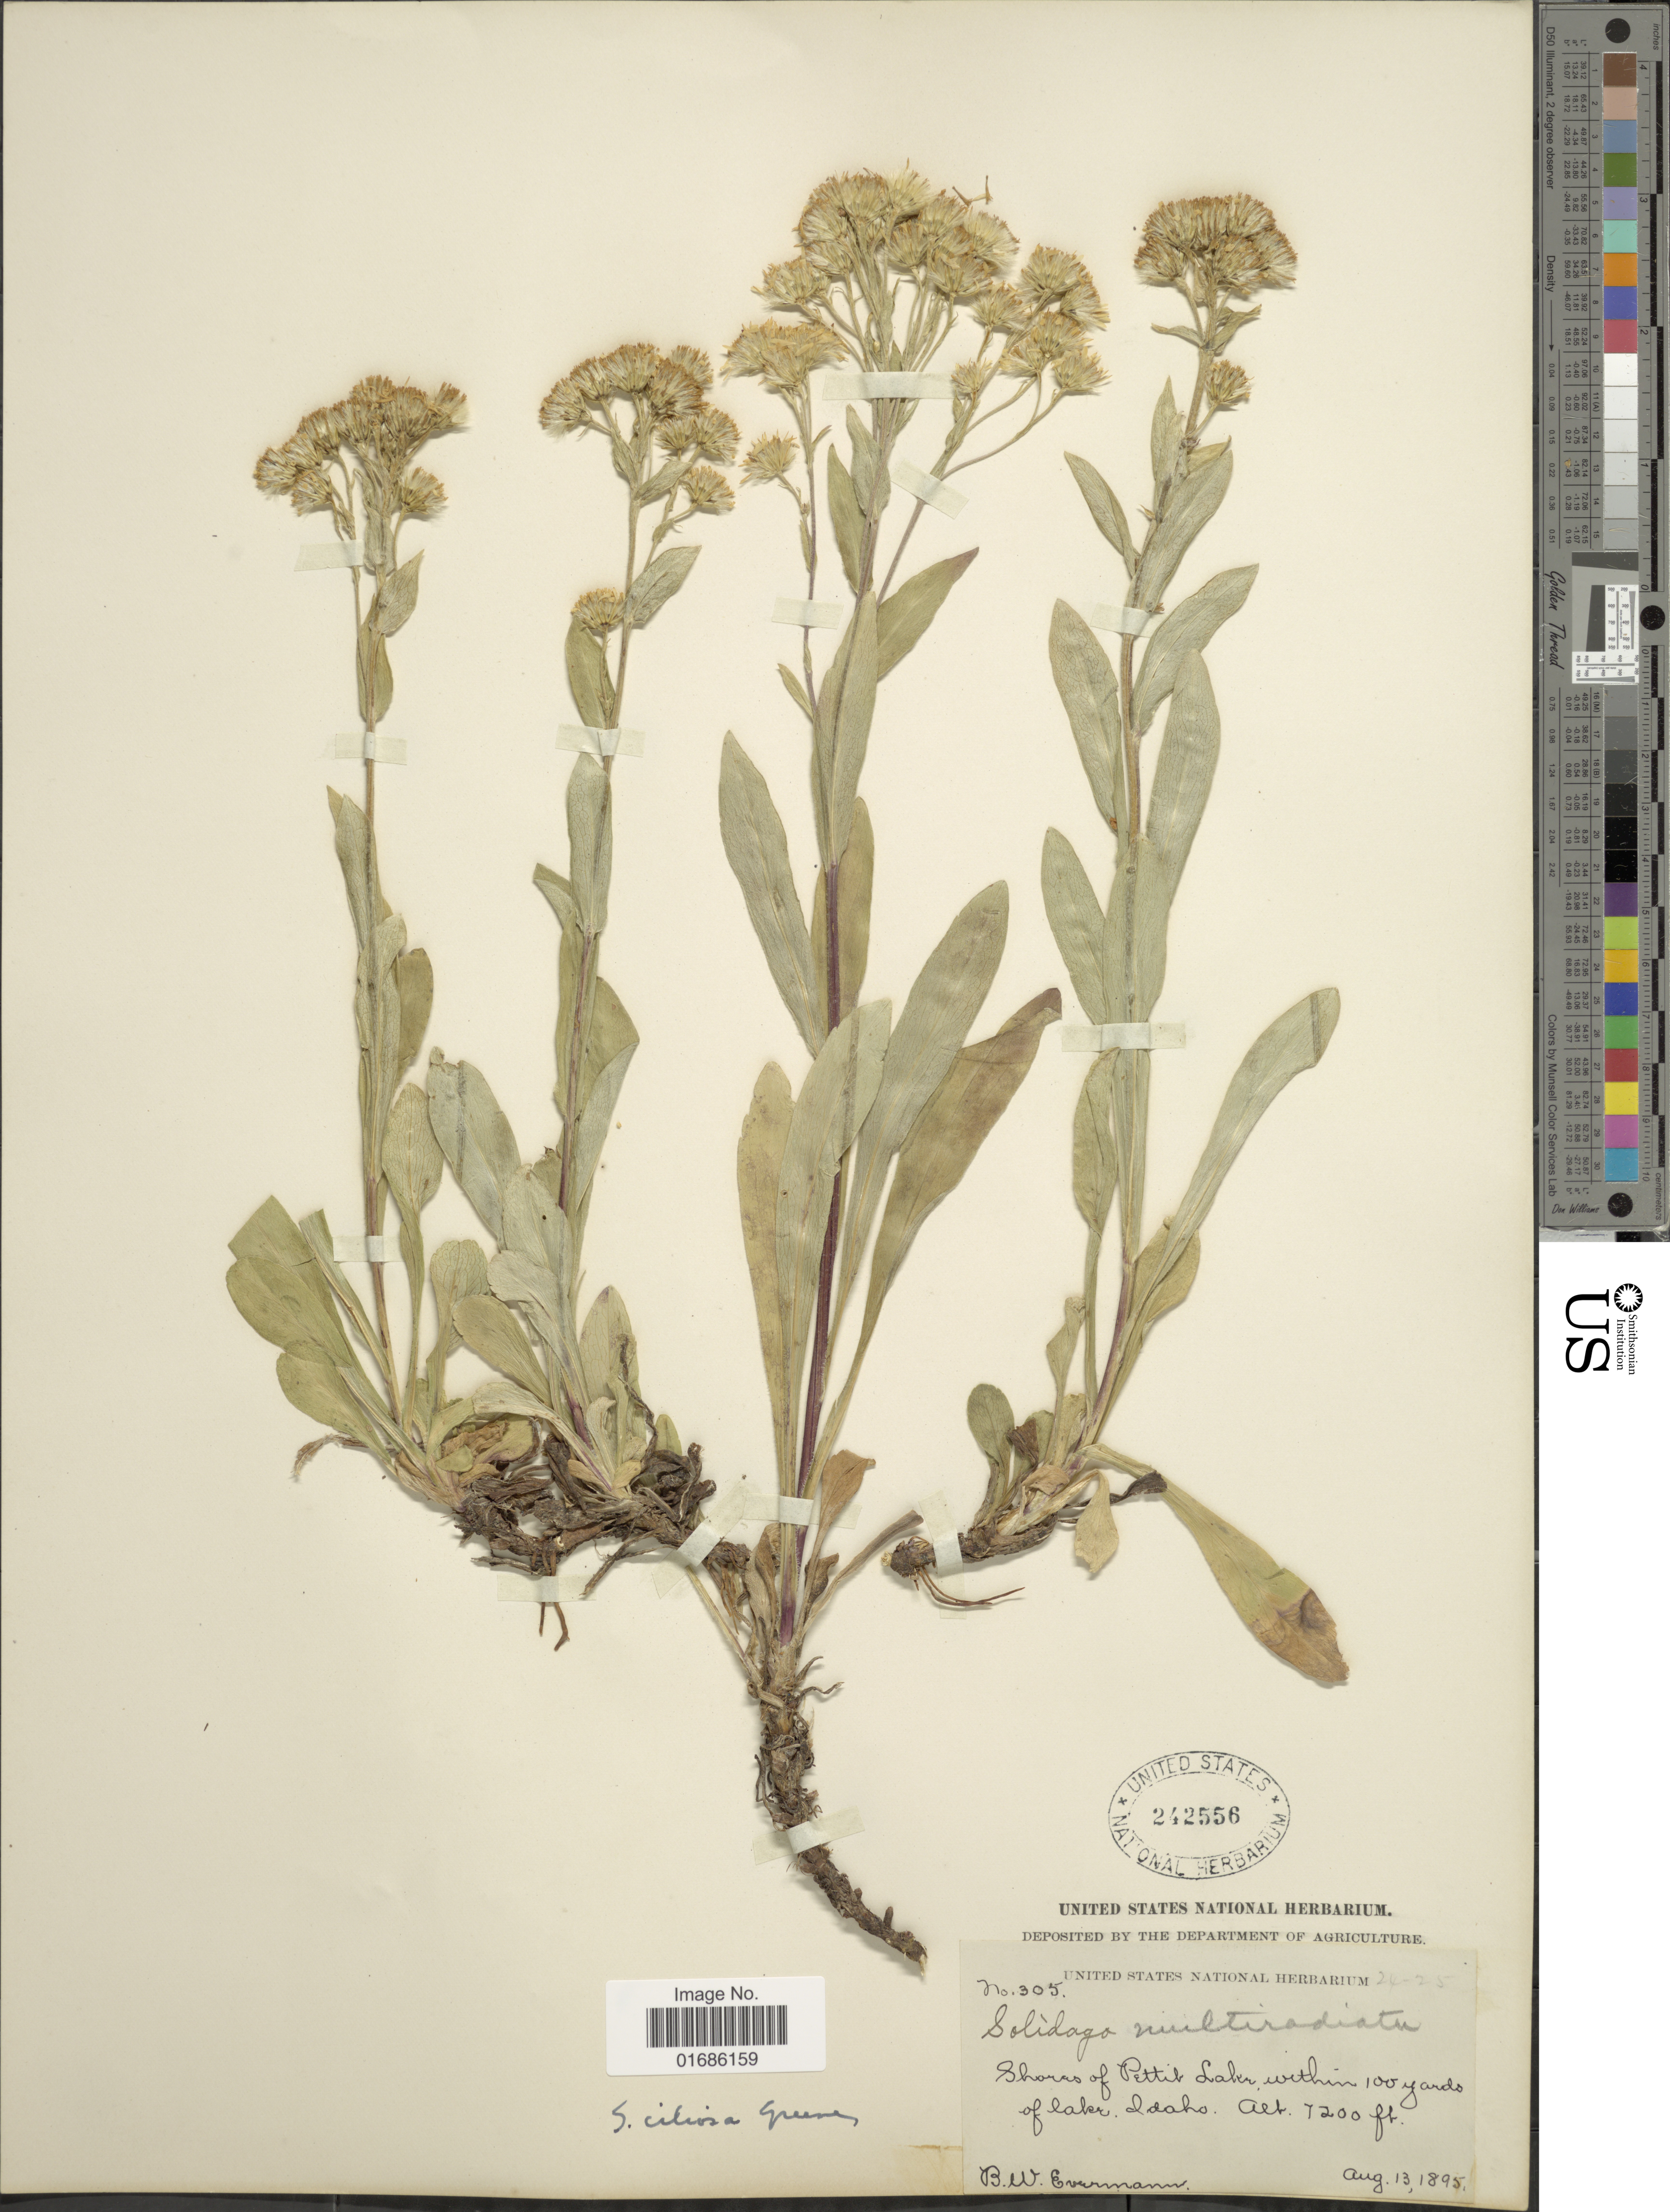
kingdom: Plantae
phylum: Tracheophyta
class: Magnoliopsida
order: Asterales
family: Asteraceae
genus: Solidago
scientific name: Solidago ciliosa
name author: Greene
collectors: B. W. Evermann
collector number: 305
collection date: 1895-08-13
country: United States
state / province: Idaho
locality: Shores of Pettit Lake, within 100 yards of Lake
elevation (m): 2195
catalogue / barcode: US 242556